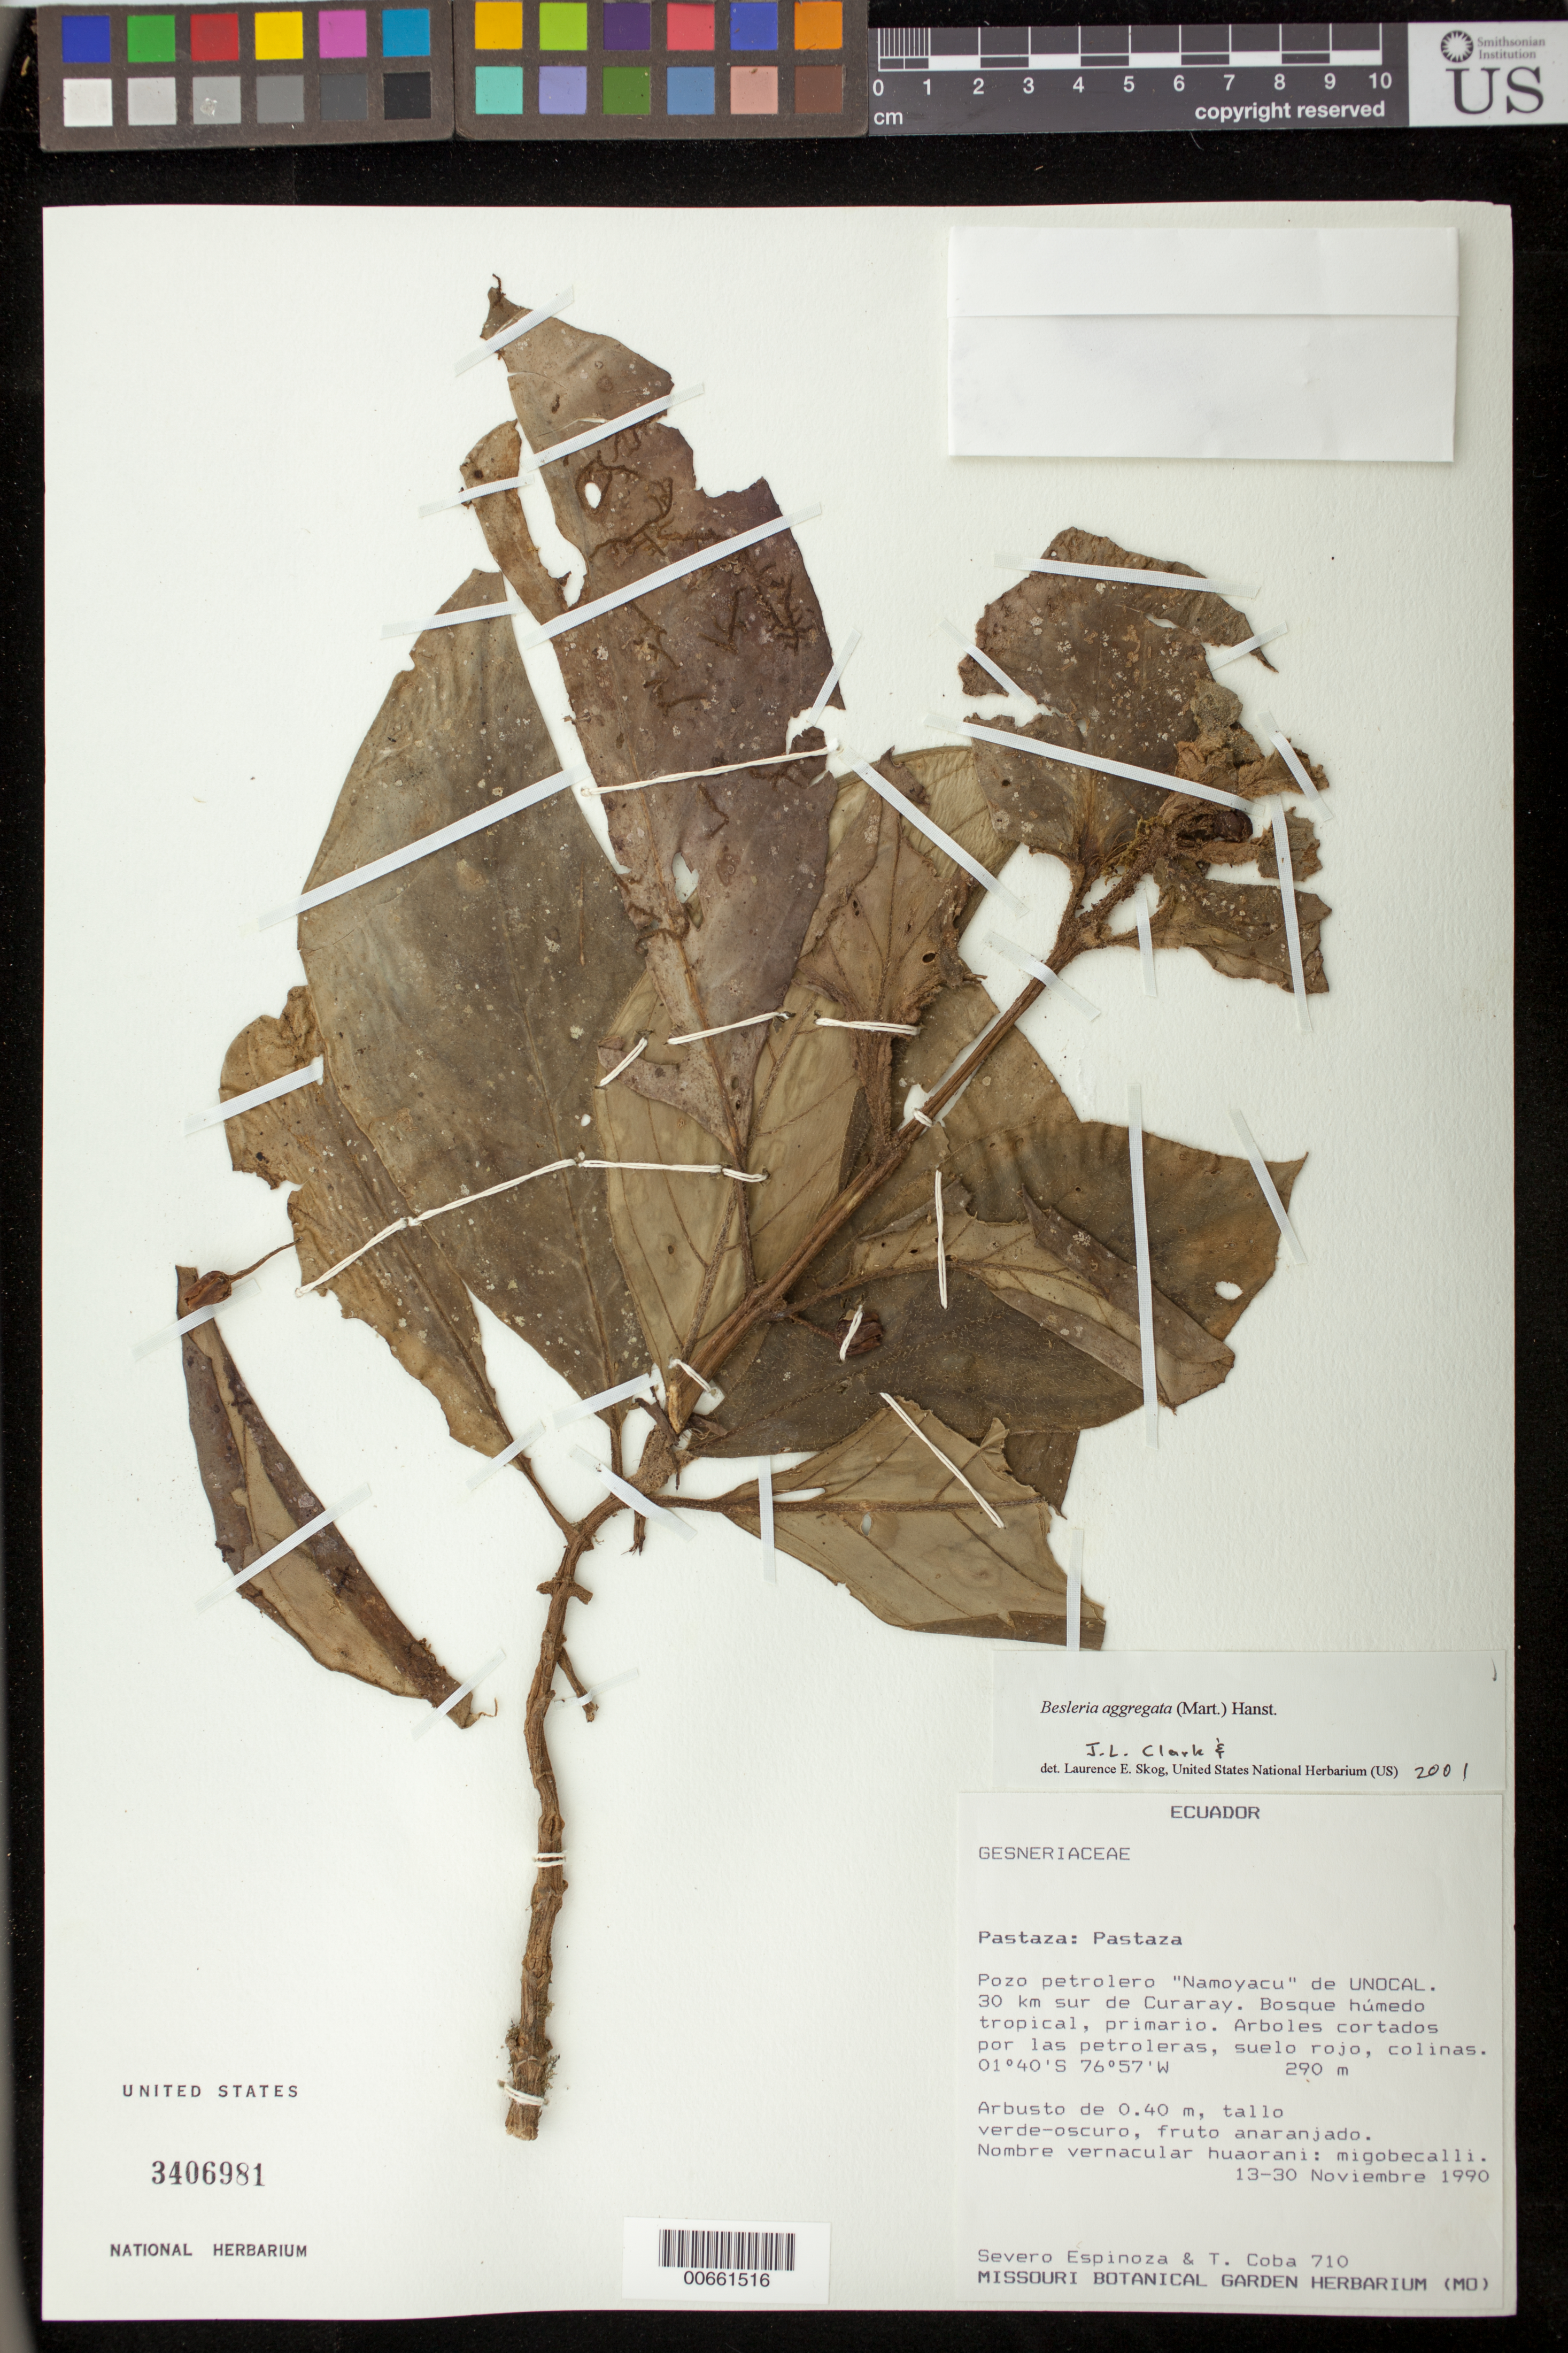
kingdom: Plantae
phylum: Tracheophyta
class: Magnoliopsida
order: Lamiales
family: Gesneriaceae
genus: Besleria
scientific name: Besleria aggregata var. aggregata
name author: (Mart.) Hanst.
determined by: Clark, J. L.; Skog, Laurence E.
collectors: S. Espinoza & T. Coba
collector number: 710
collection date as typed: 13-30 Nov 1990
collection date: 1990-11-13/1990-11-30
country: Ecuador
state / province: Pastaza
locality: Pastaza Canton; Pozo Petrolero "Namoyacu" de UNOCAL, 30 km Sur de Curaray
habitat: Bosque húmedo tropical, primario; arboles cortados por las petroleras, suelo rojo, colinas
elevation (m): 290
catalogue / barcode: US 3406981